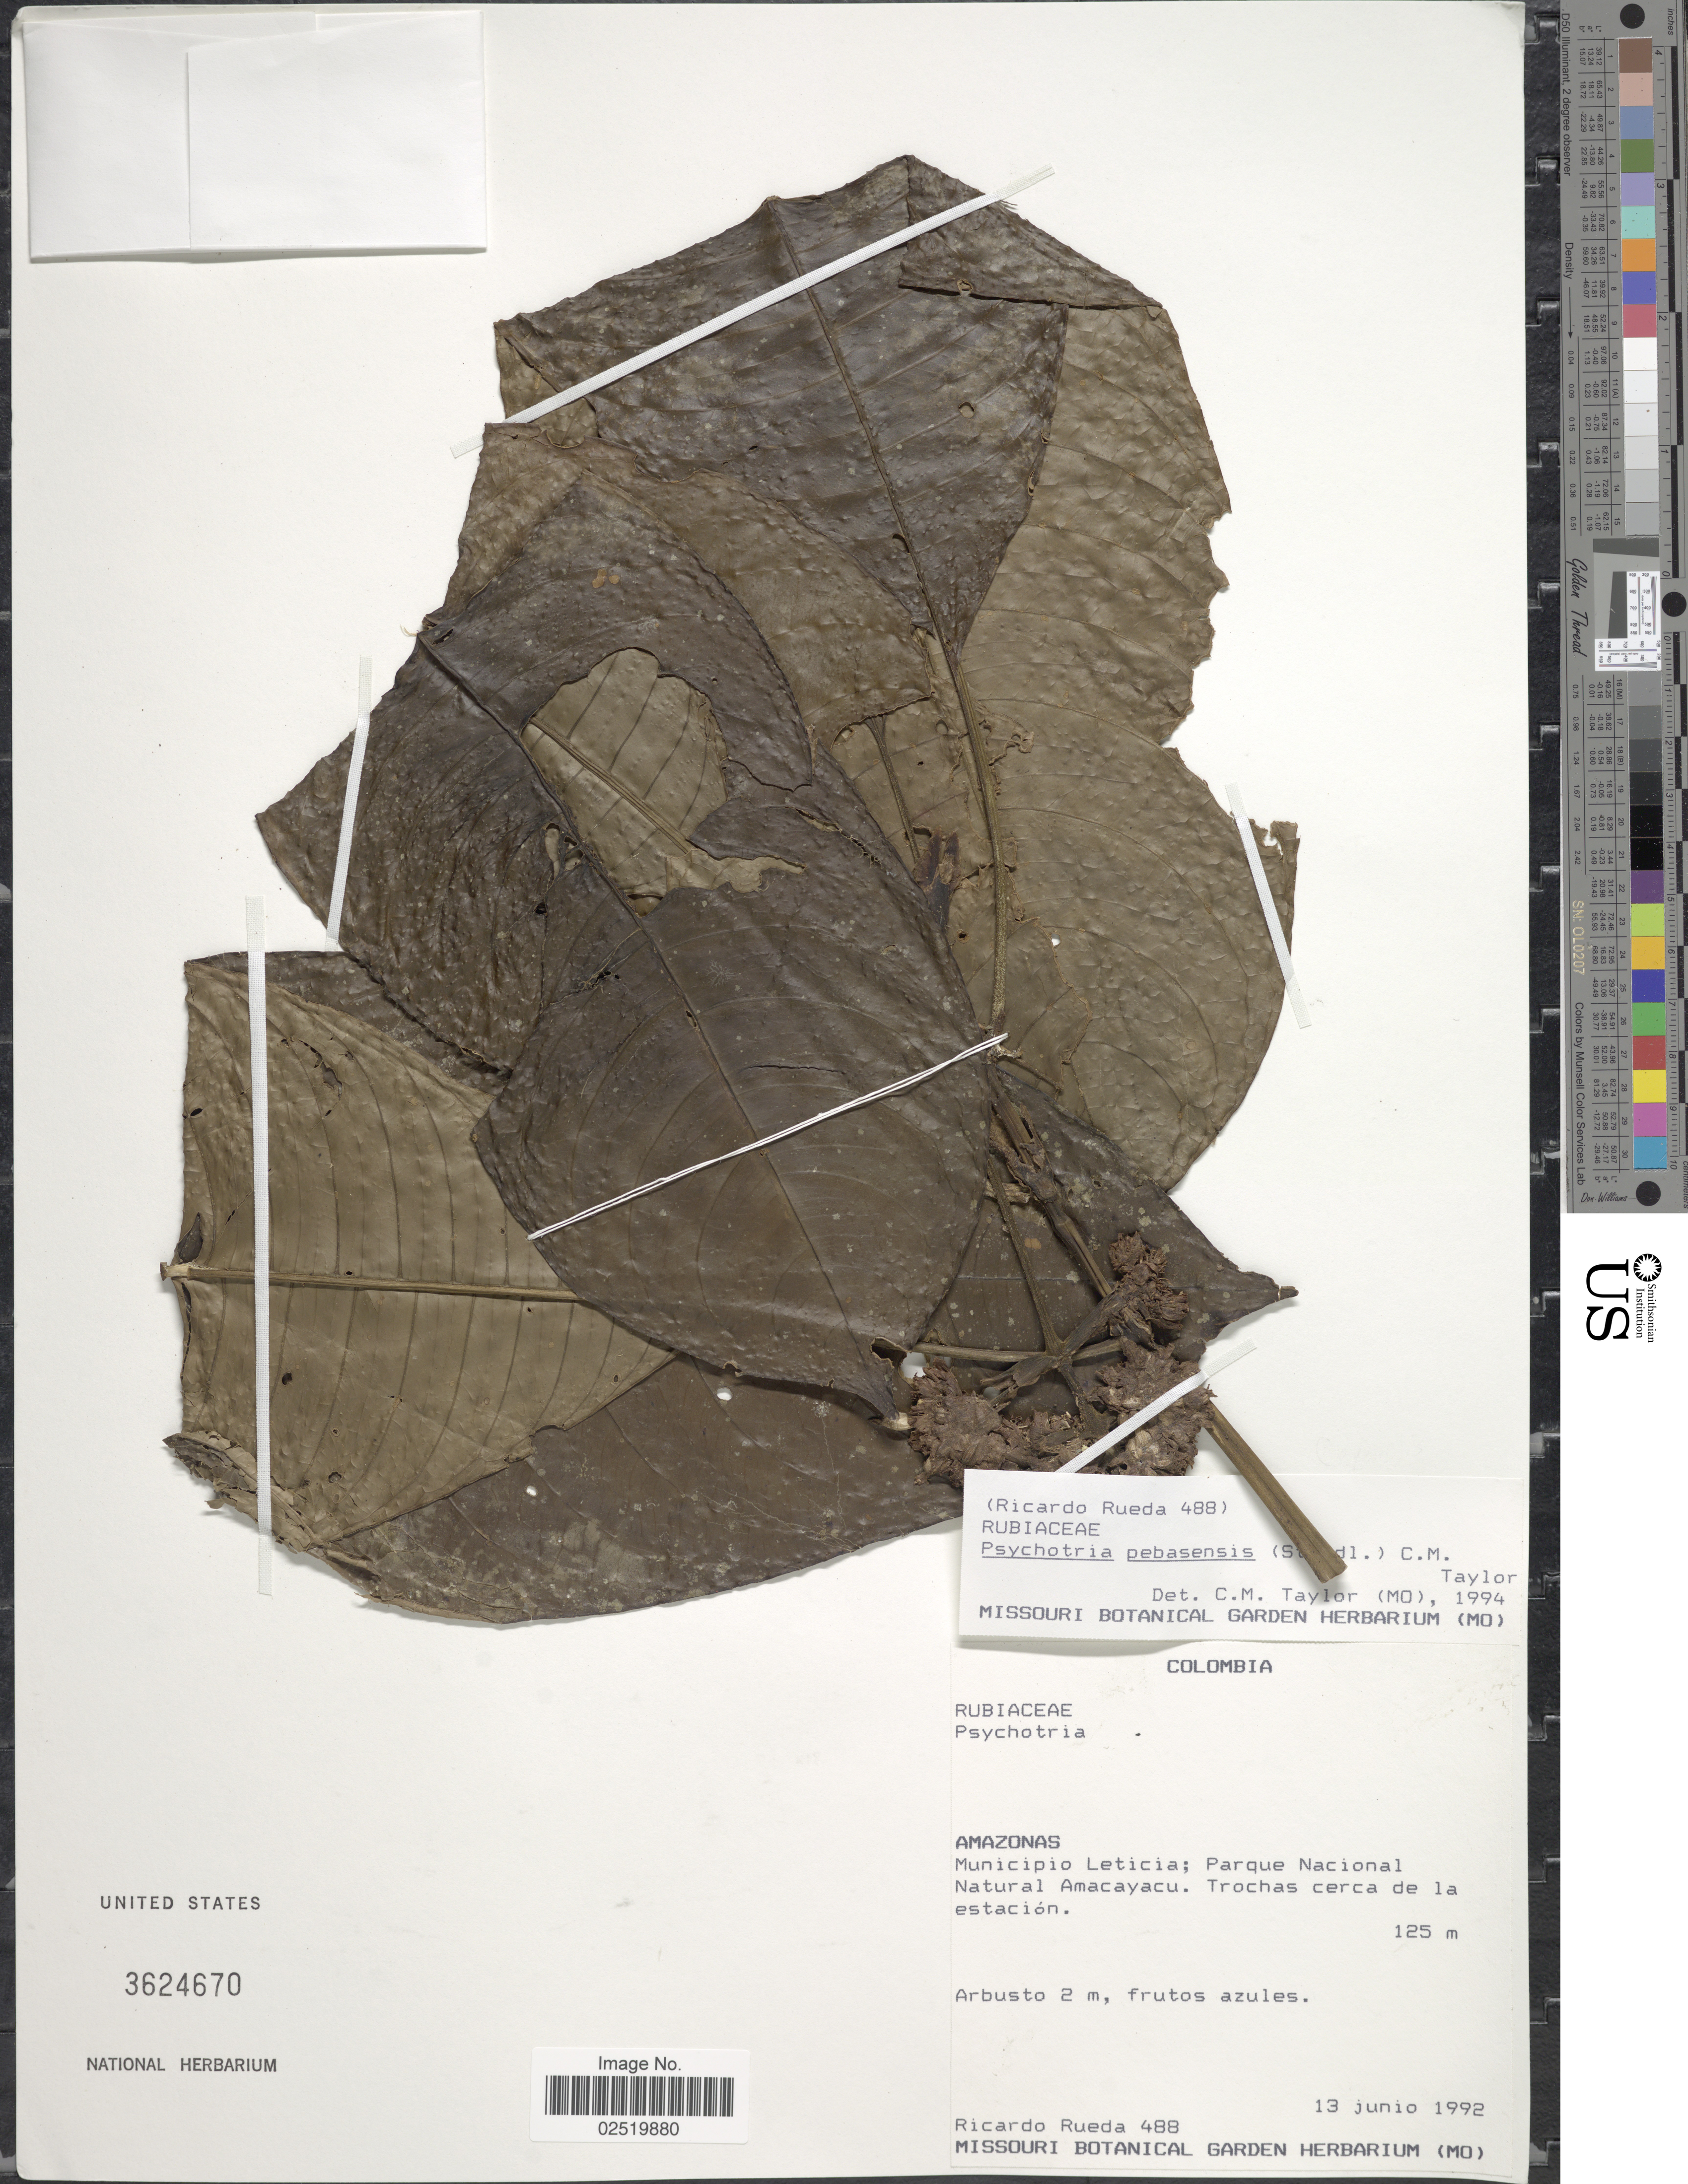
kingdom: Plantae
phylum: Tracheophyta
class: Magnoliopsida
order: Gentianales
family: Rubiaceae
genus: Psychotria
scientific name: Psychotria pebasensis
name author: (Standl.) C.M. Taylor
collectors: R. Rueda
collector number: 488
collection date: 1992-06-13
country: Colombia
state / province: Amazônas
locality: Municipio Leticia; Parque Nacional Natural Amacayacu. Trochas cerca de la estacion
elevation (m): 125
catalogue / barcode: US 3624670